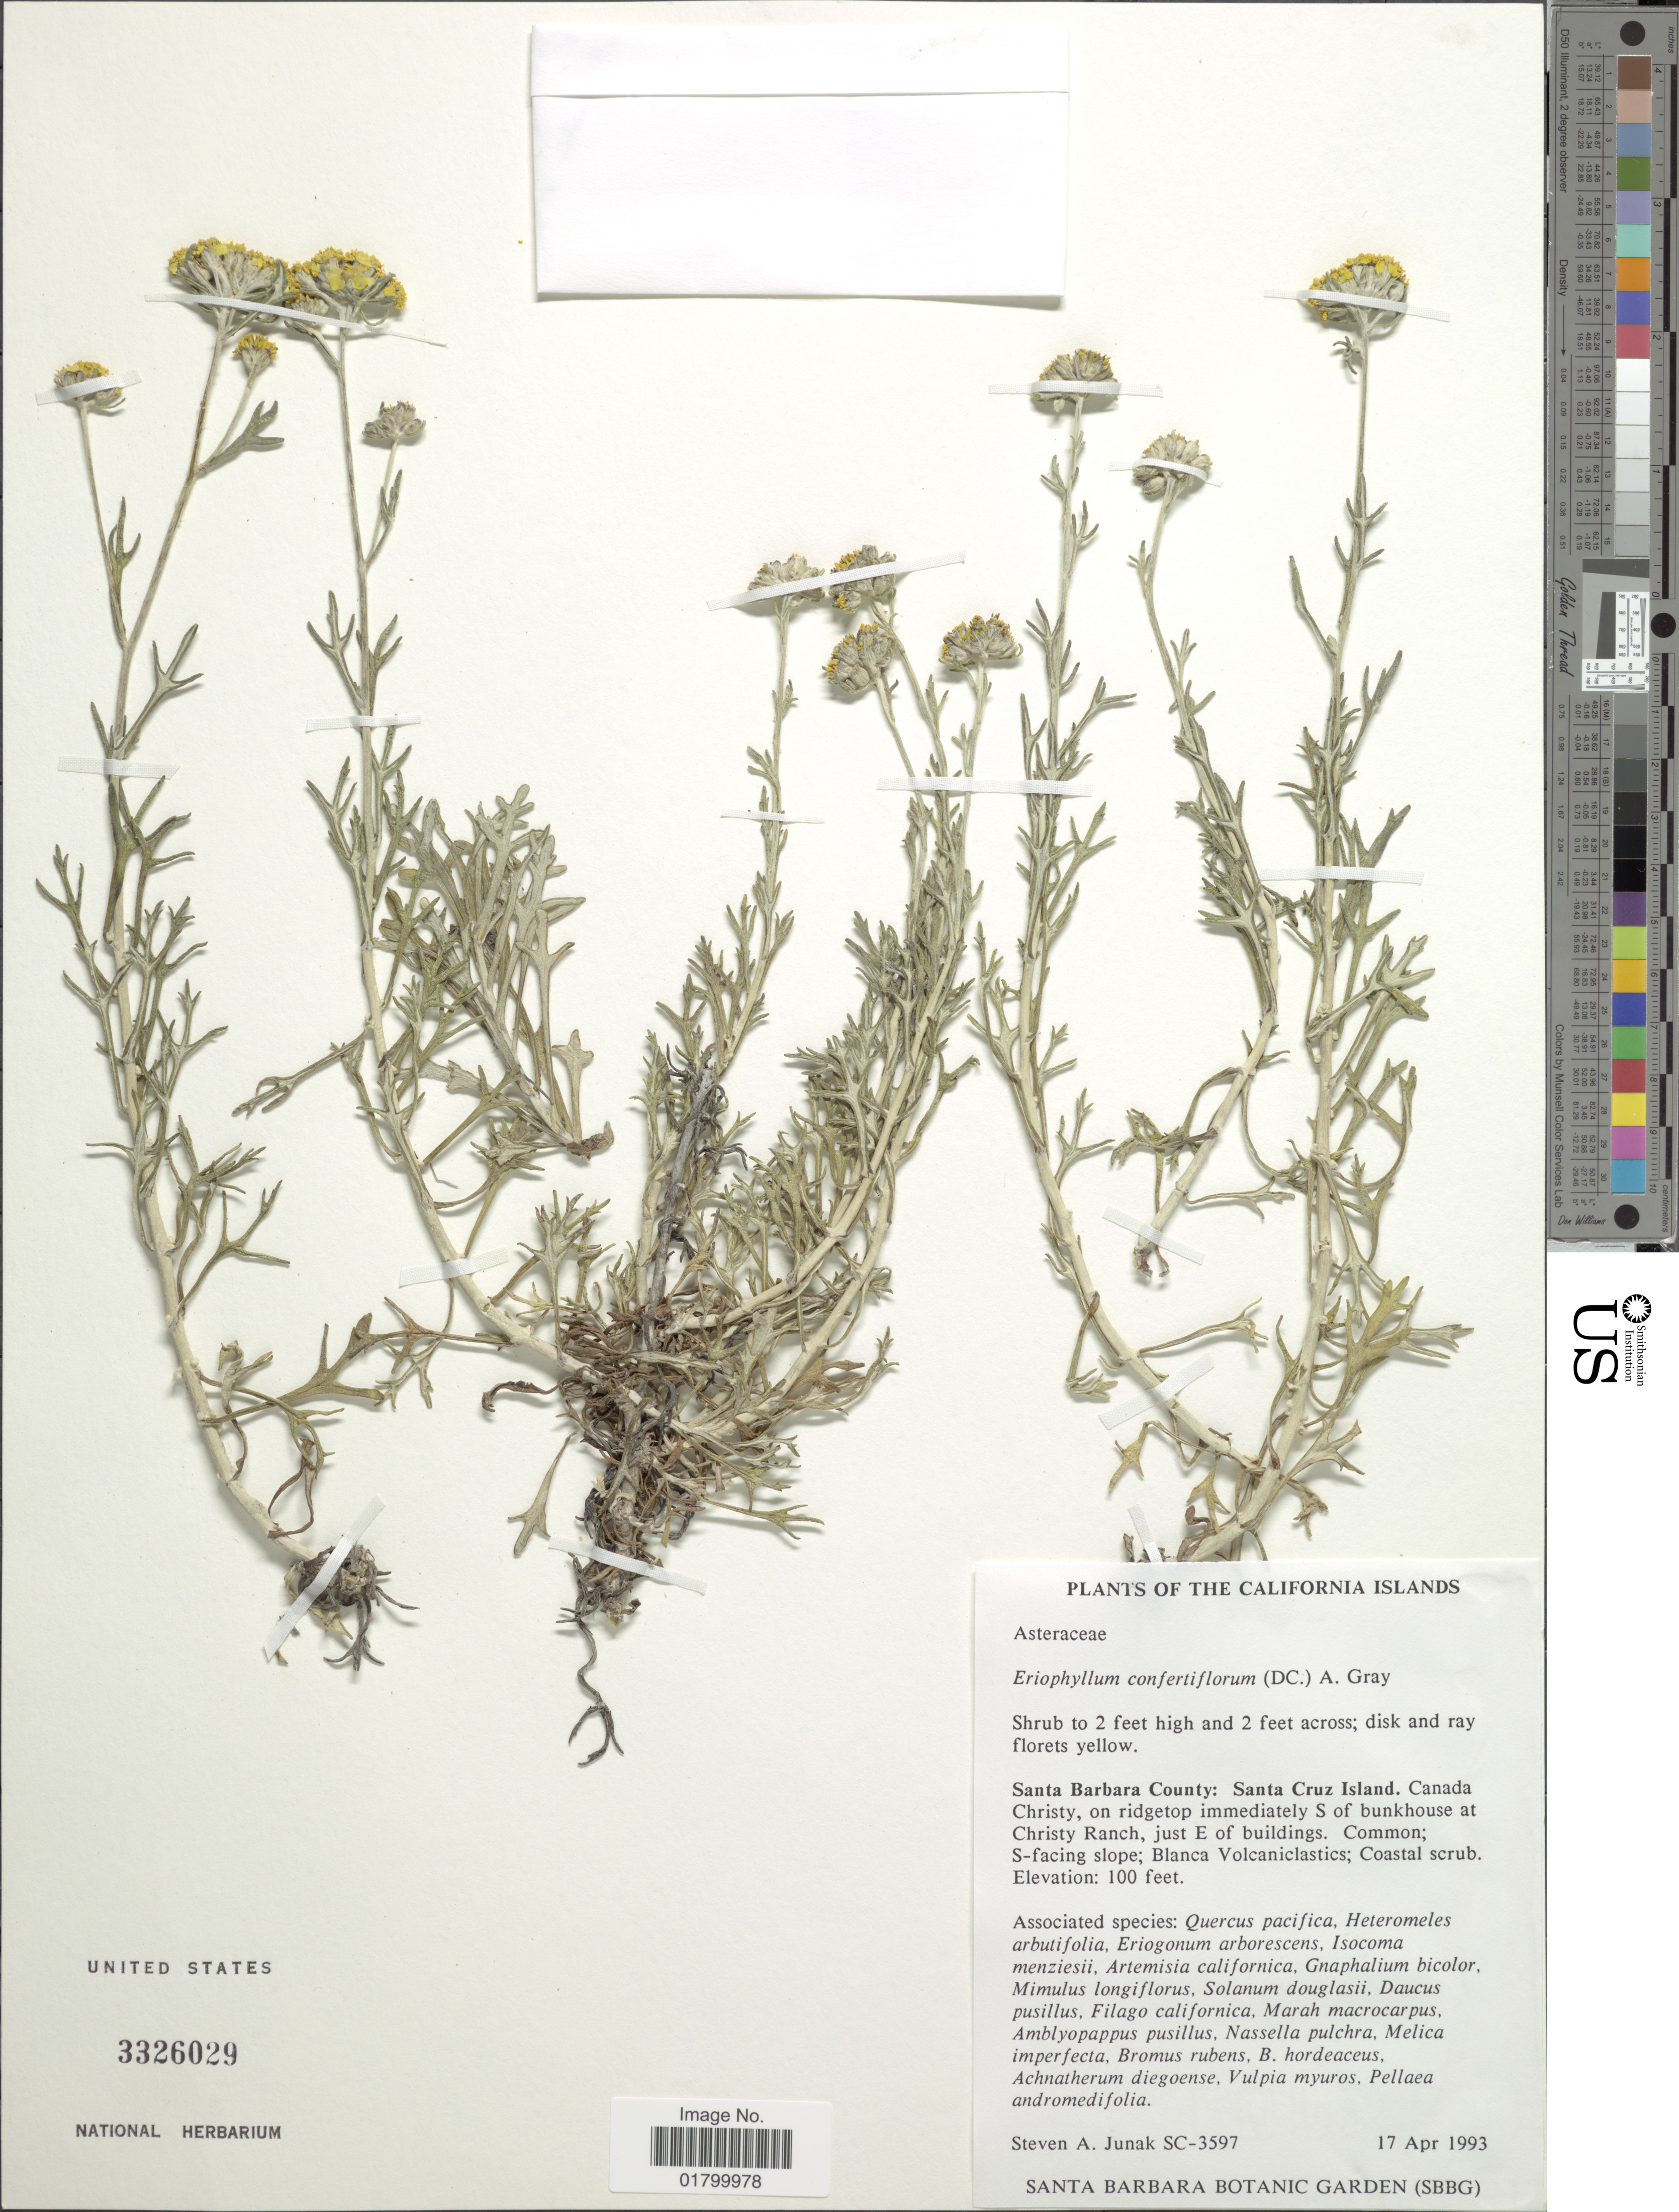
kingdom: Plantae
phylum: Tracheophyta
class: Magnoliopsida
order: Asterales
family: Asteraceae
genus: Eriophyllum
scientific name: Eriophyllum confertiflorum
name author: (DC.) A. Gray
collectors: S. Junak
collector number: SC-3597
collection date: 1993-04-17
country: United States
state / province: California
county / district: Santa Barbara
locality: The California Islands, Santa Barbara County: Santa Cruz Island, Canada Christy, on ridgetop immediately S of bunkhouse at Christy Ranch, just E of buildings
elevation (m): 30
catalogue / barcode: US 3326029